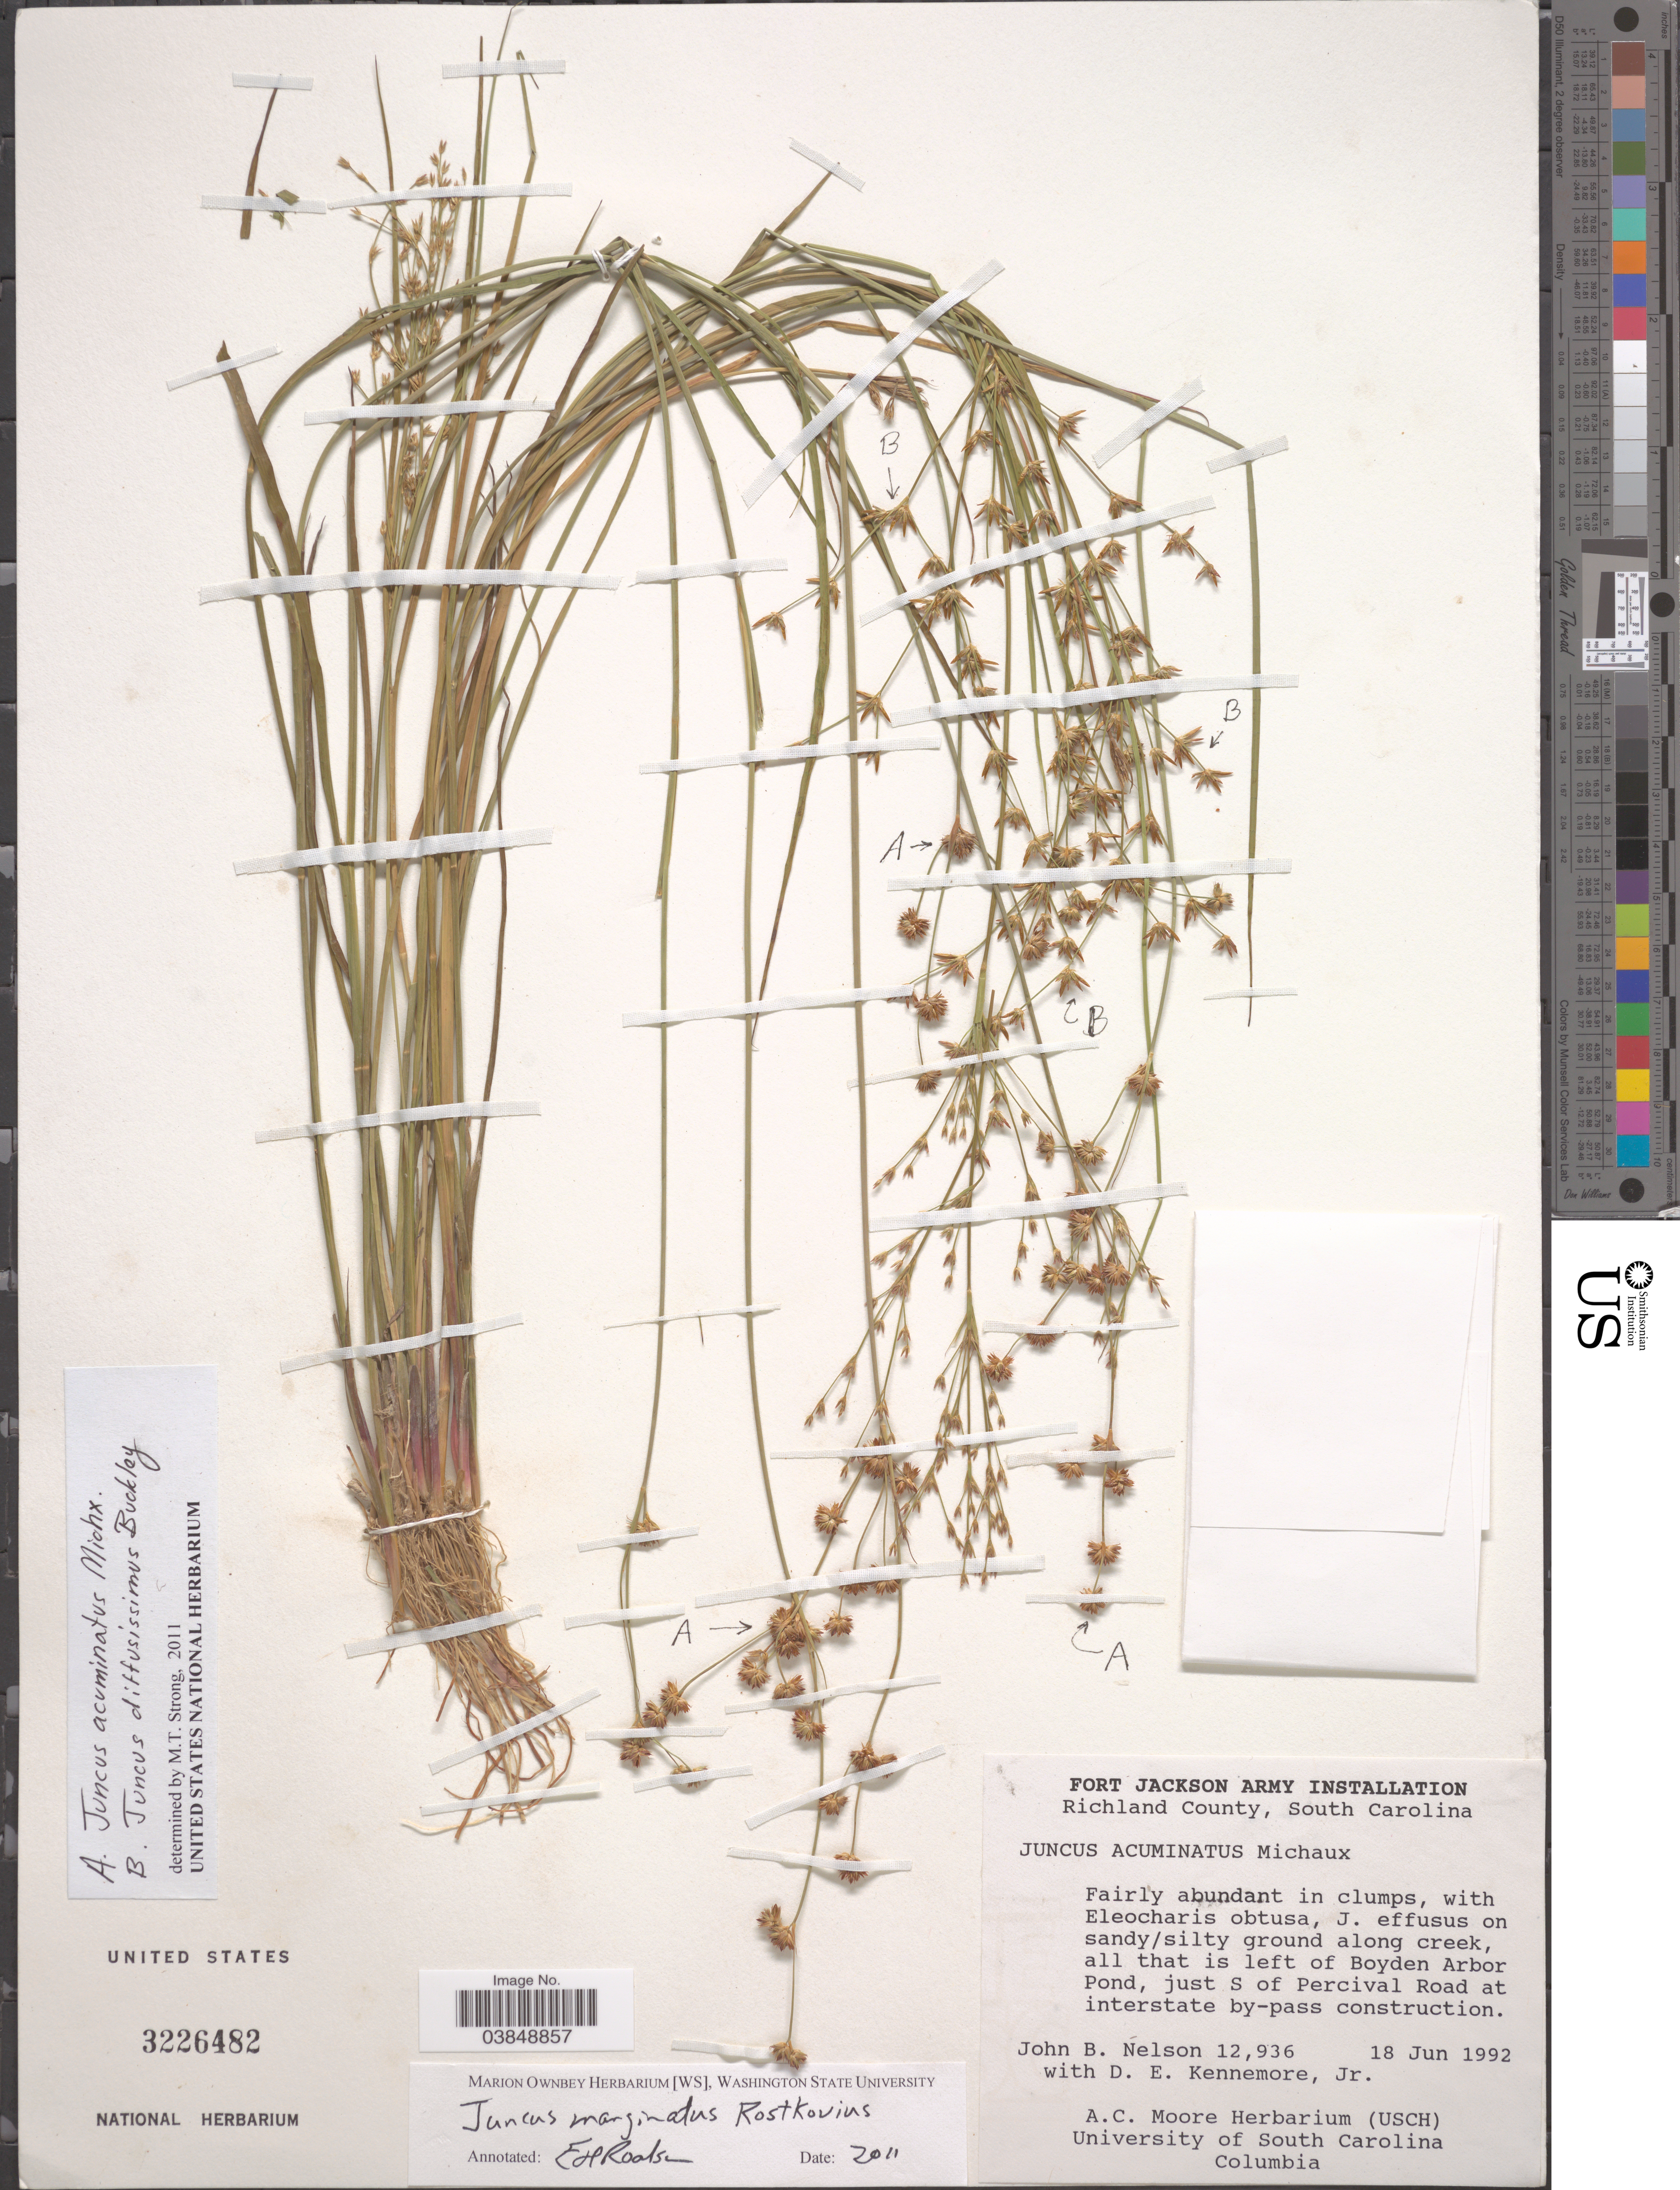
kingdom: Plantae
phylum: Tracheophyta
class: Liliopsida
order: Poales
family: Juncaceae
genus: Juncus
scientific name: Juncus acuminatus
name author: Michx.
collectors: J. B. Nelson & D. Kennemore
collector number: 12936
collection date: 1992-06-18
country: United States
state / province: South Carolina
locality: Richland County. Along creek, all that is left of Boyden Arbor Pond, just S of Percival Road at interstate by-pass construction.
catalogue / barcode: US 3226482